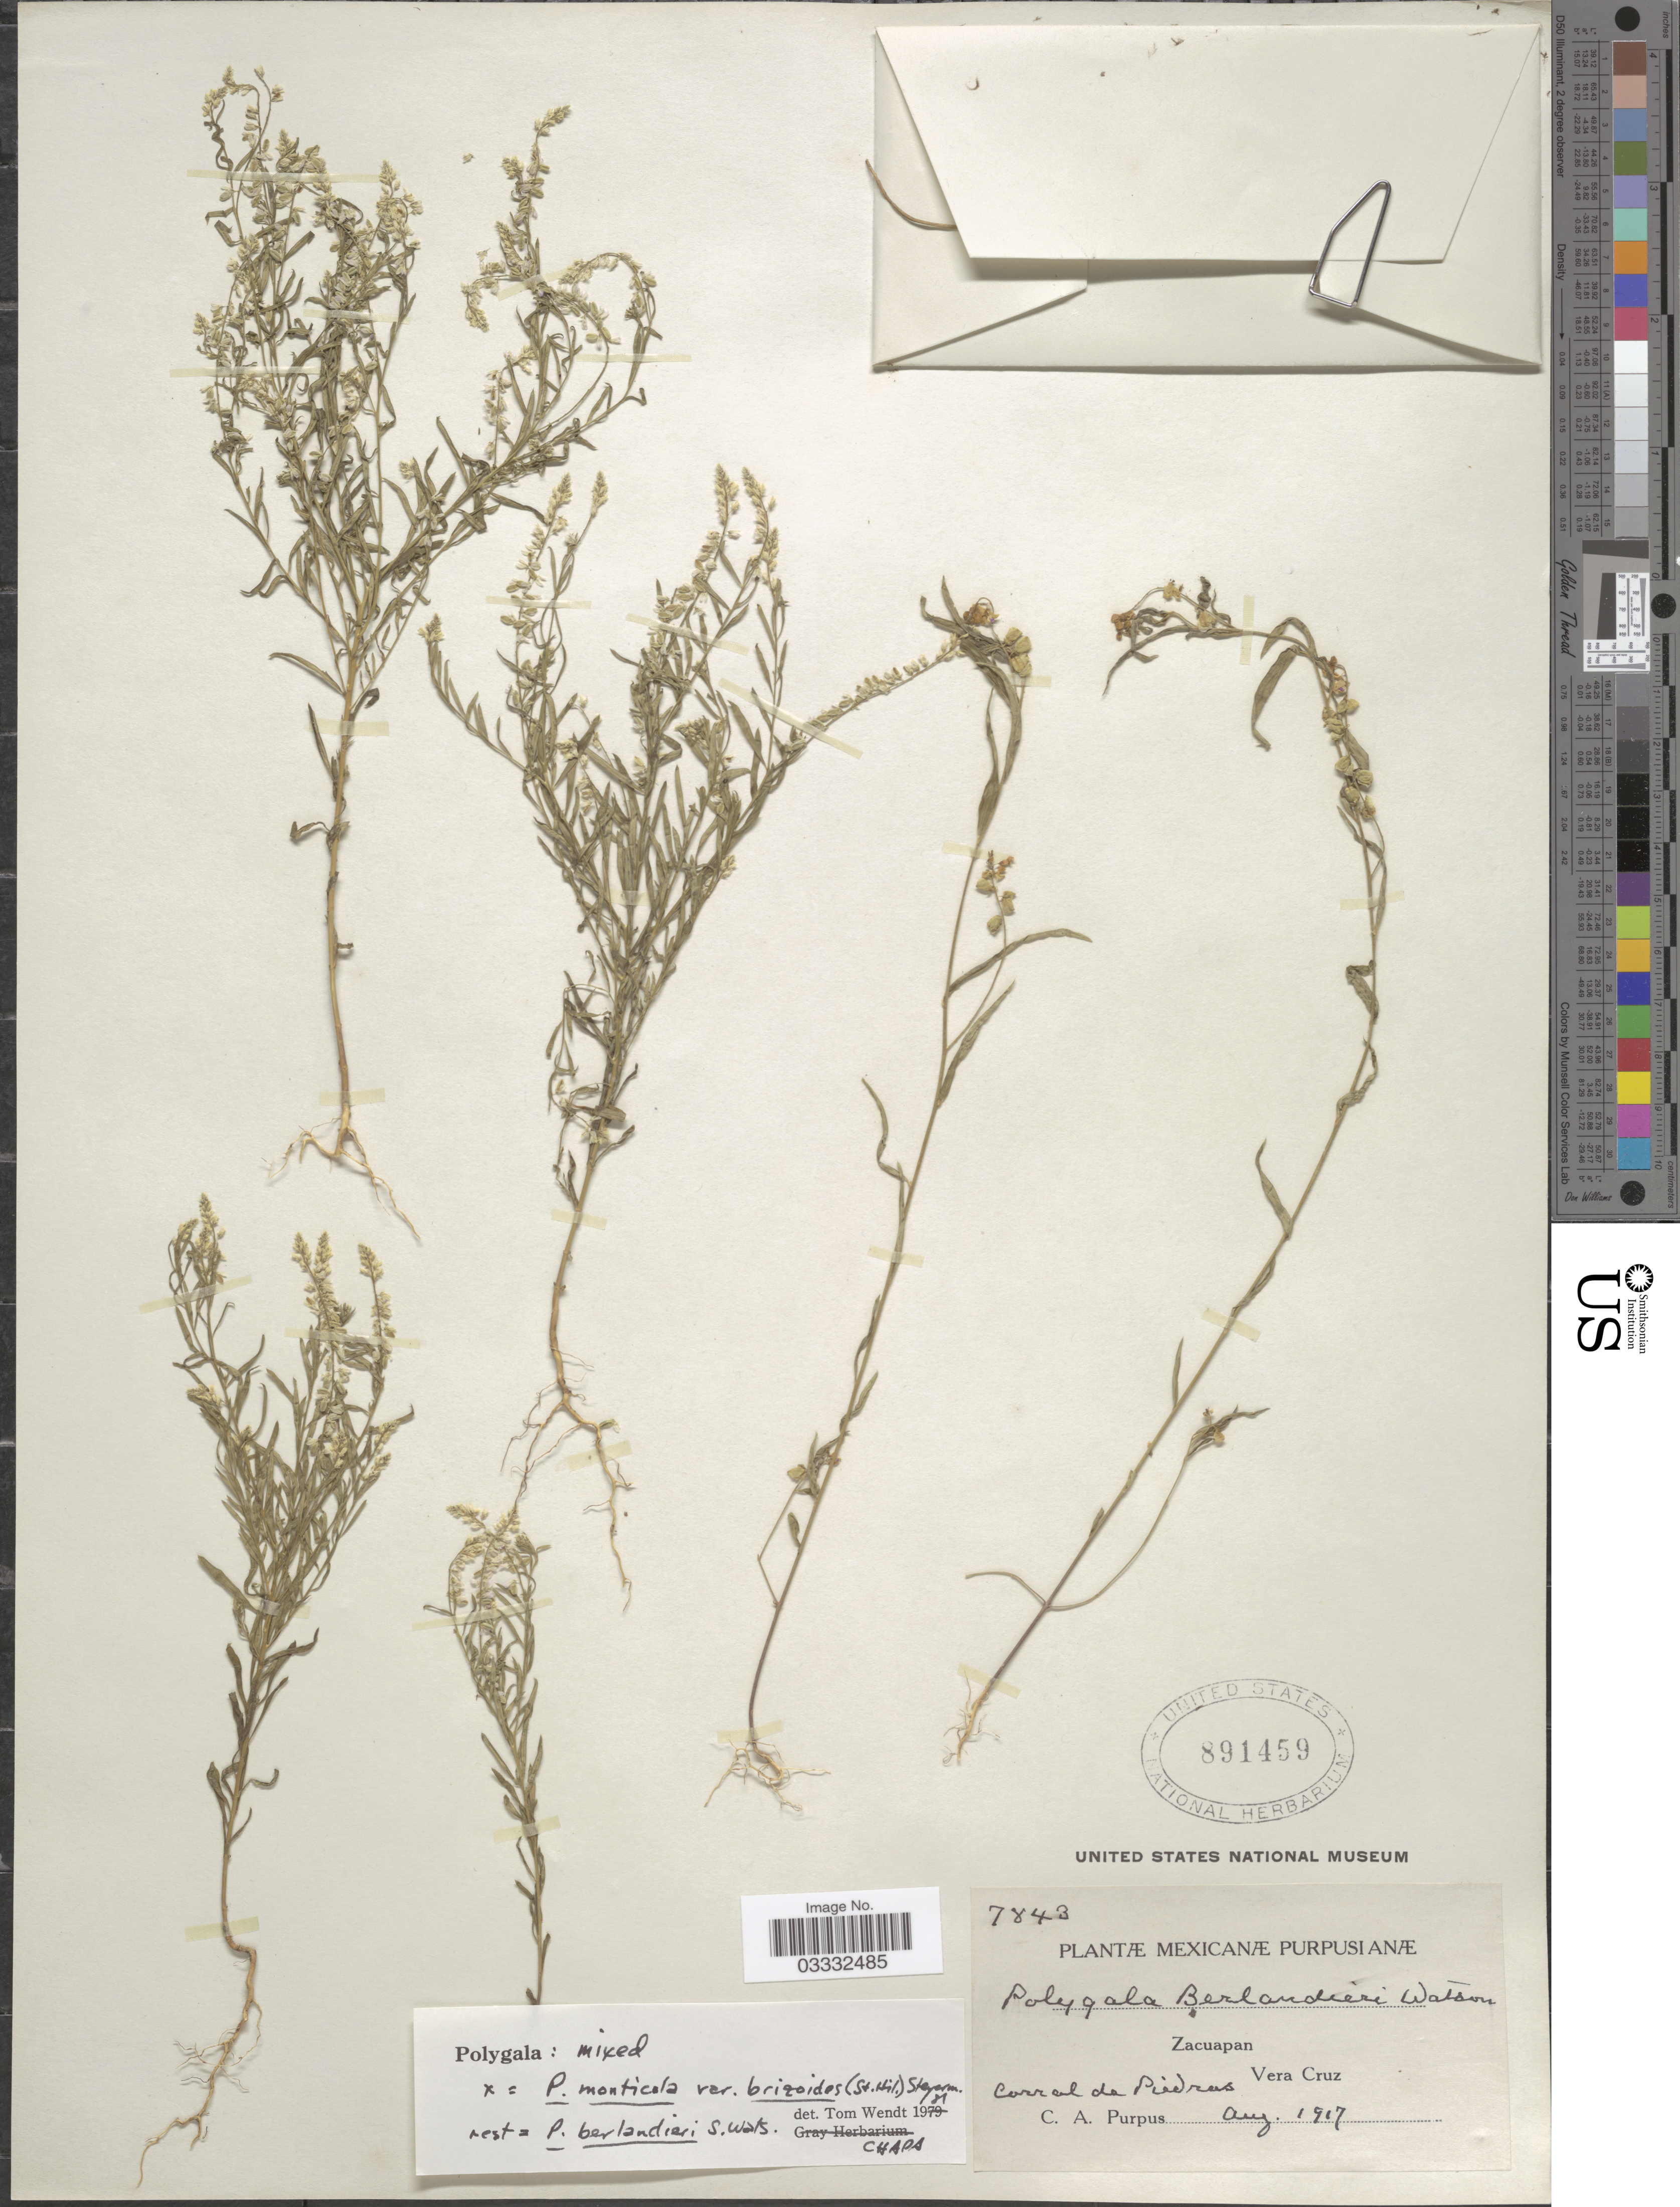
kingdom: Plantae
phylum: Tracheophyta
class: Magnoliopsida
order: Fabales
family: Polygalaceae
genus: Polygala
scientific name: Polygala berlandieri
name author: S. Watson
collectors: C. A. Purpus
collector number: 7843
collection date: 1917-08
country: Mexico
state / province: Veracruz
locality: Zacuapan. Corral de Piedras Vera Cruz.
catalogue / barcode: US 891459